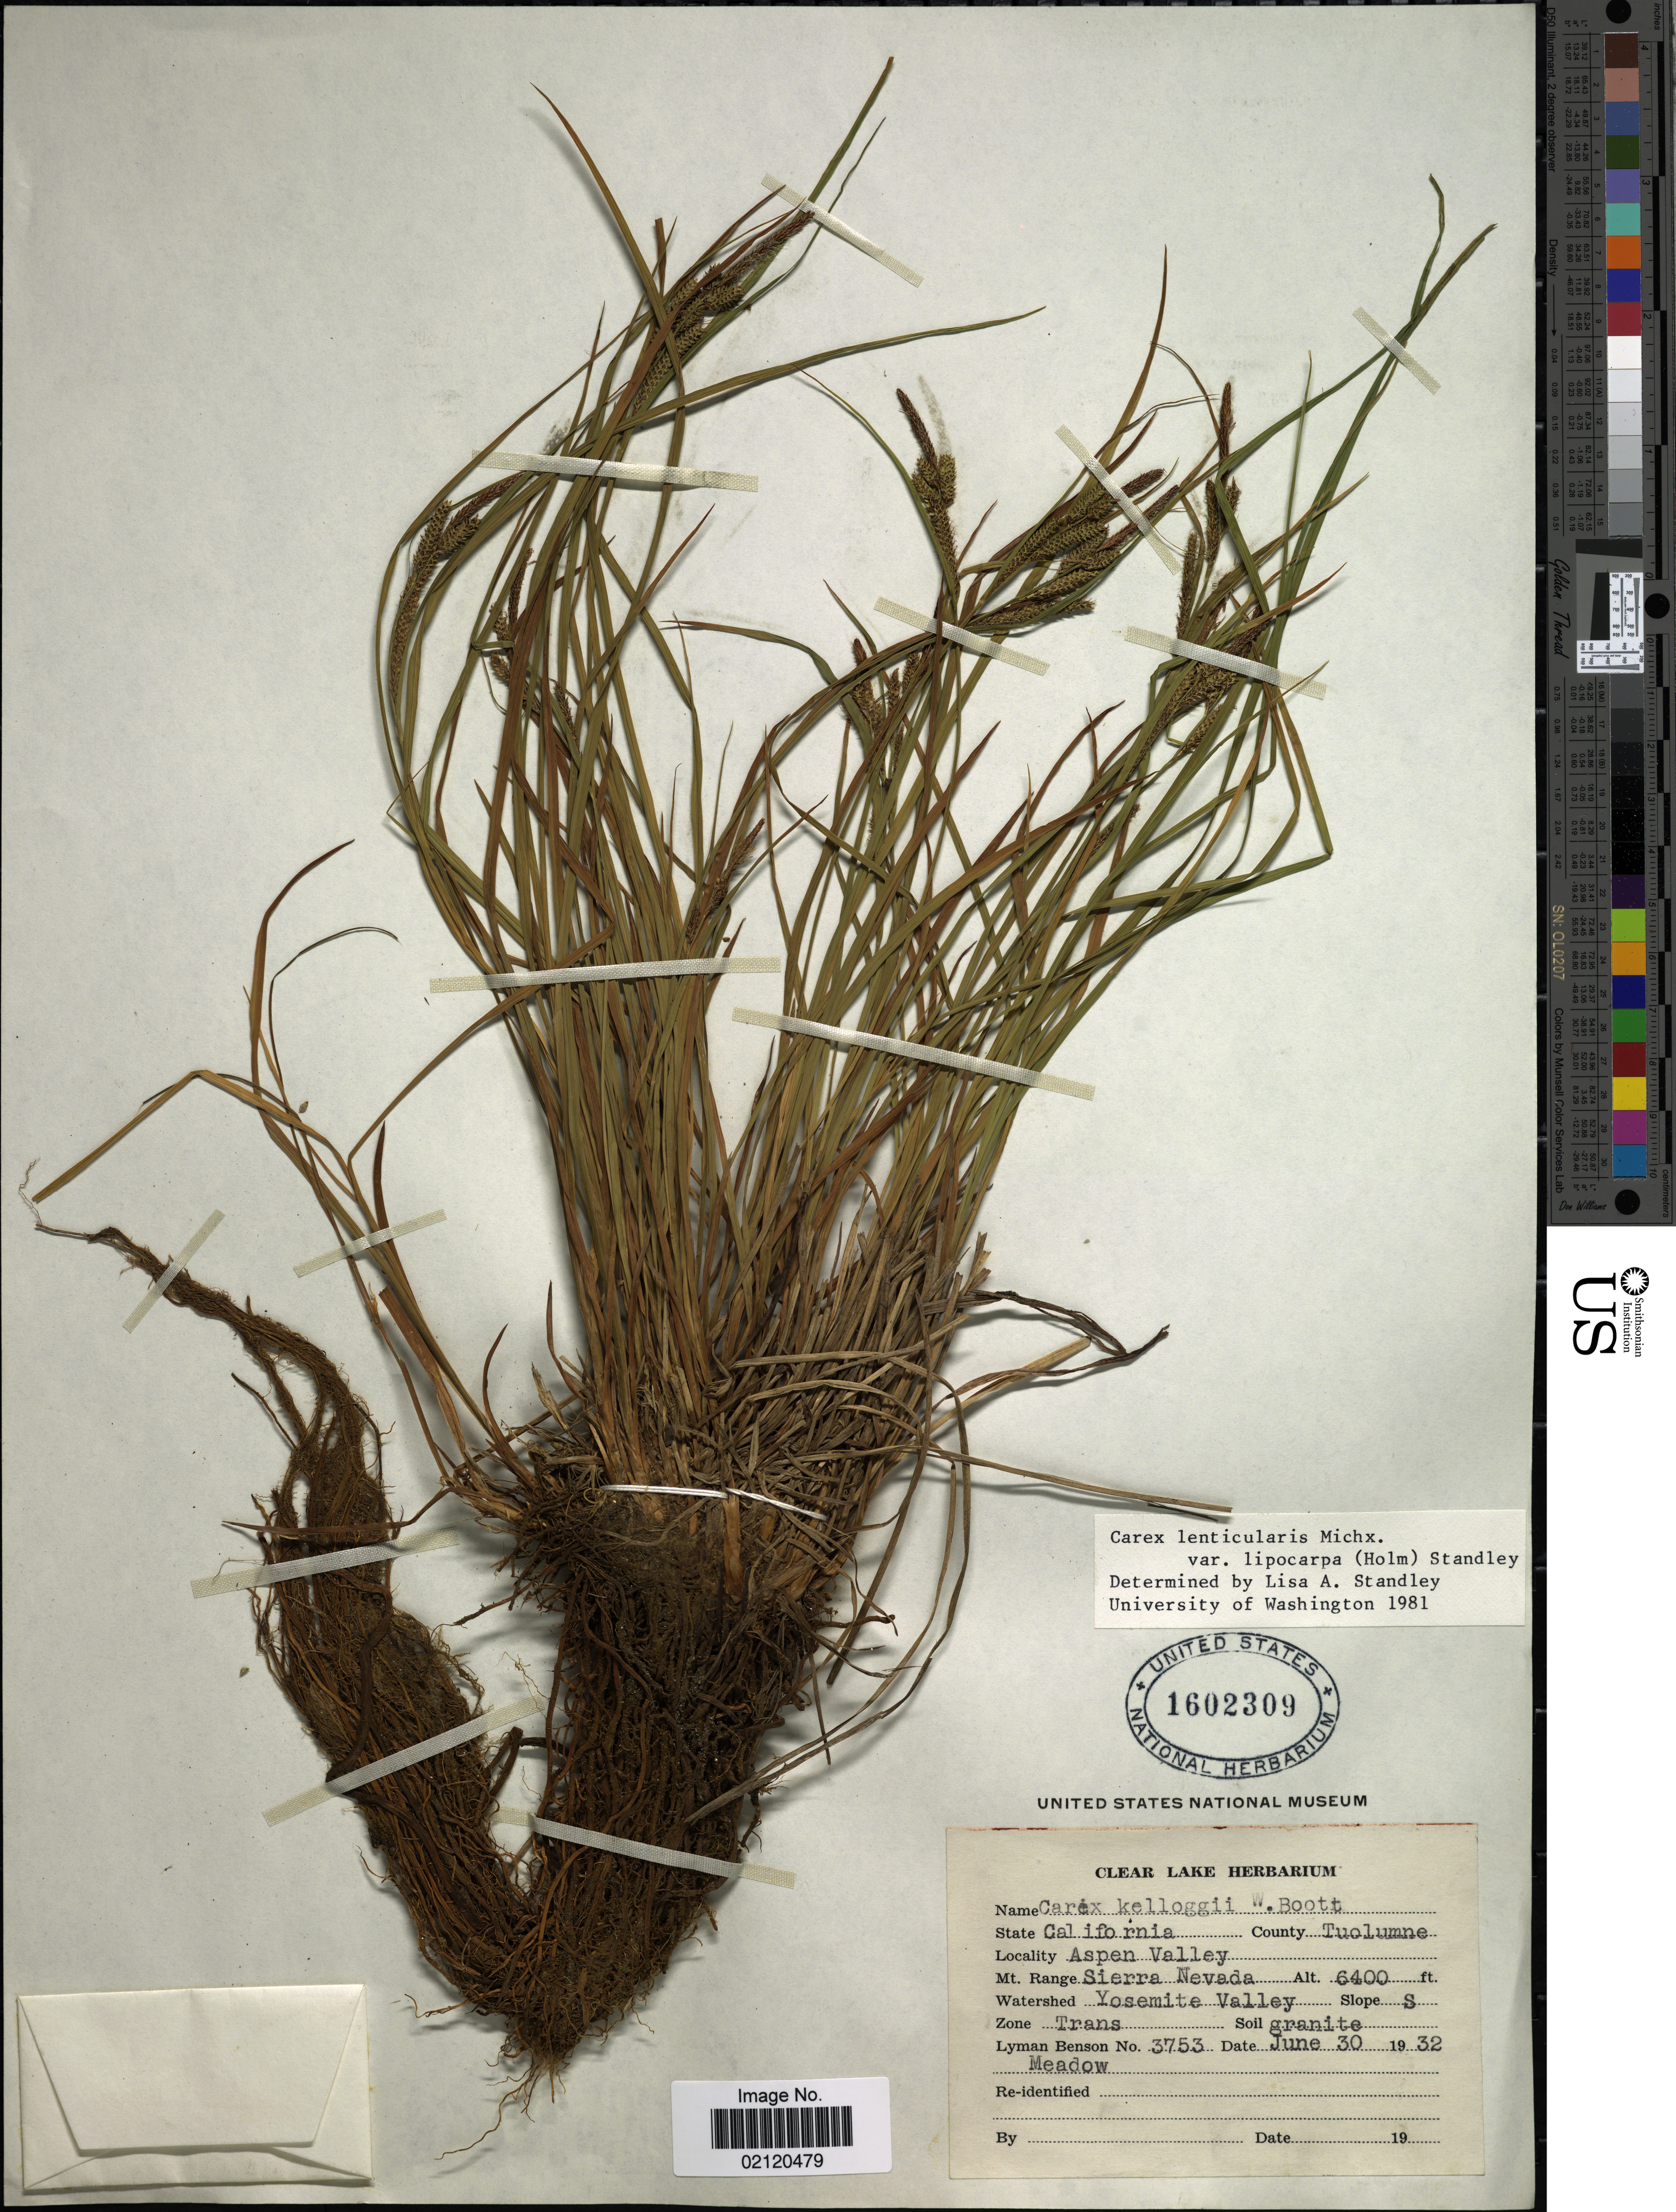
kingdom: Plantae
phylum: Tracheophyta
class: Liliopsida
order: Poales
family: Cyperaceae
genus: Carex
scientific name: Carex kelloggii var. kelloggii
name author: W. Boott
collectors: L. D. Benson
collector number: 3753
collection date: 1932-06-30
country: United States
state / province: California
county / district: Tuolumne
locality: County Tuolumne, Aspen Valley, Mt Range Sierra Nevada, Yosemite Valley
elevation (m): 1951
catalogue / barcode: US 1602309